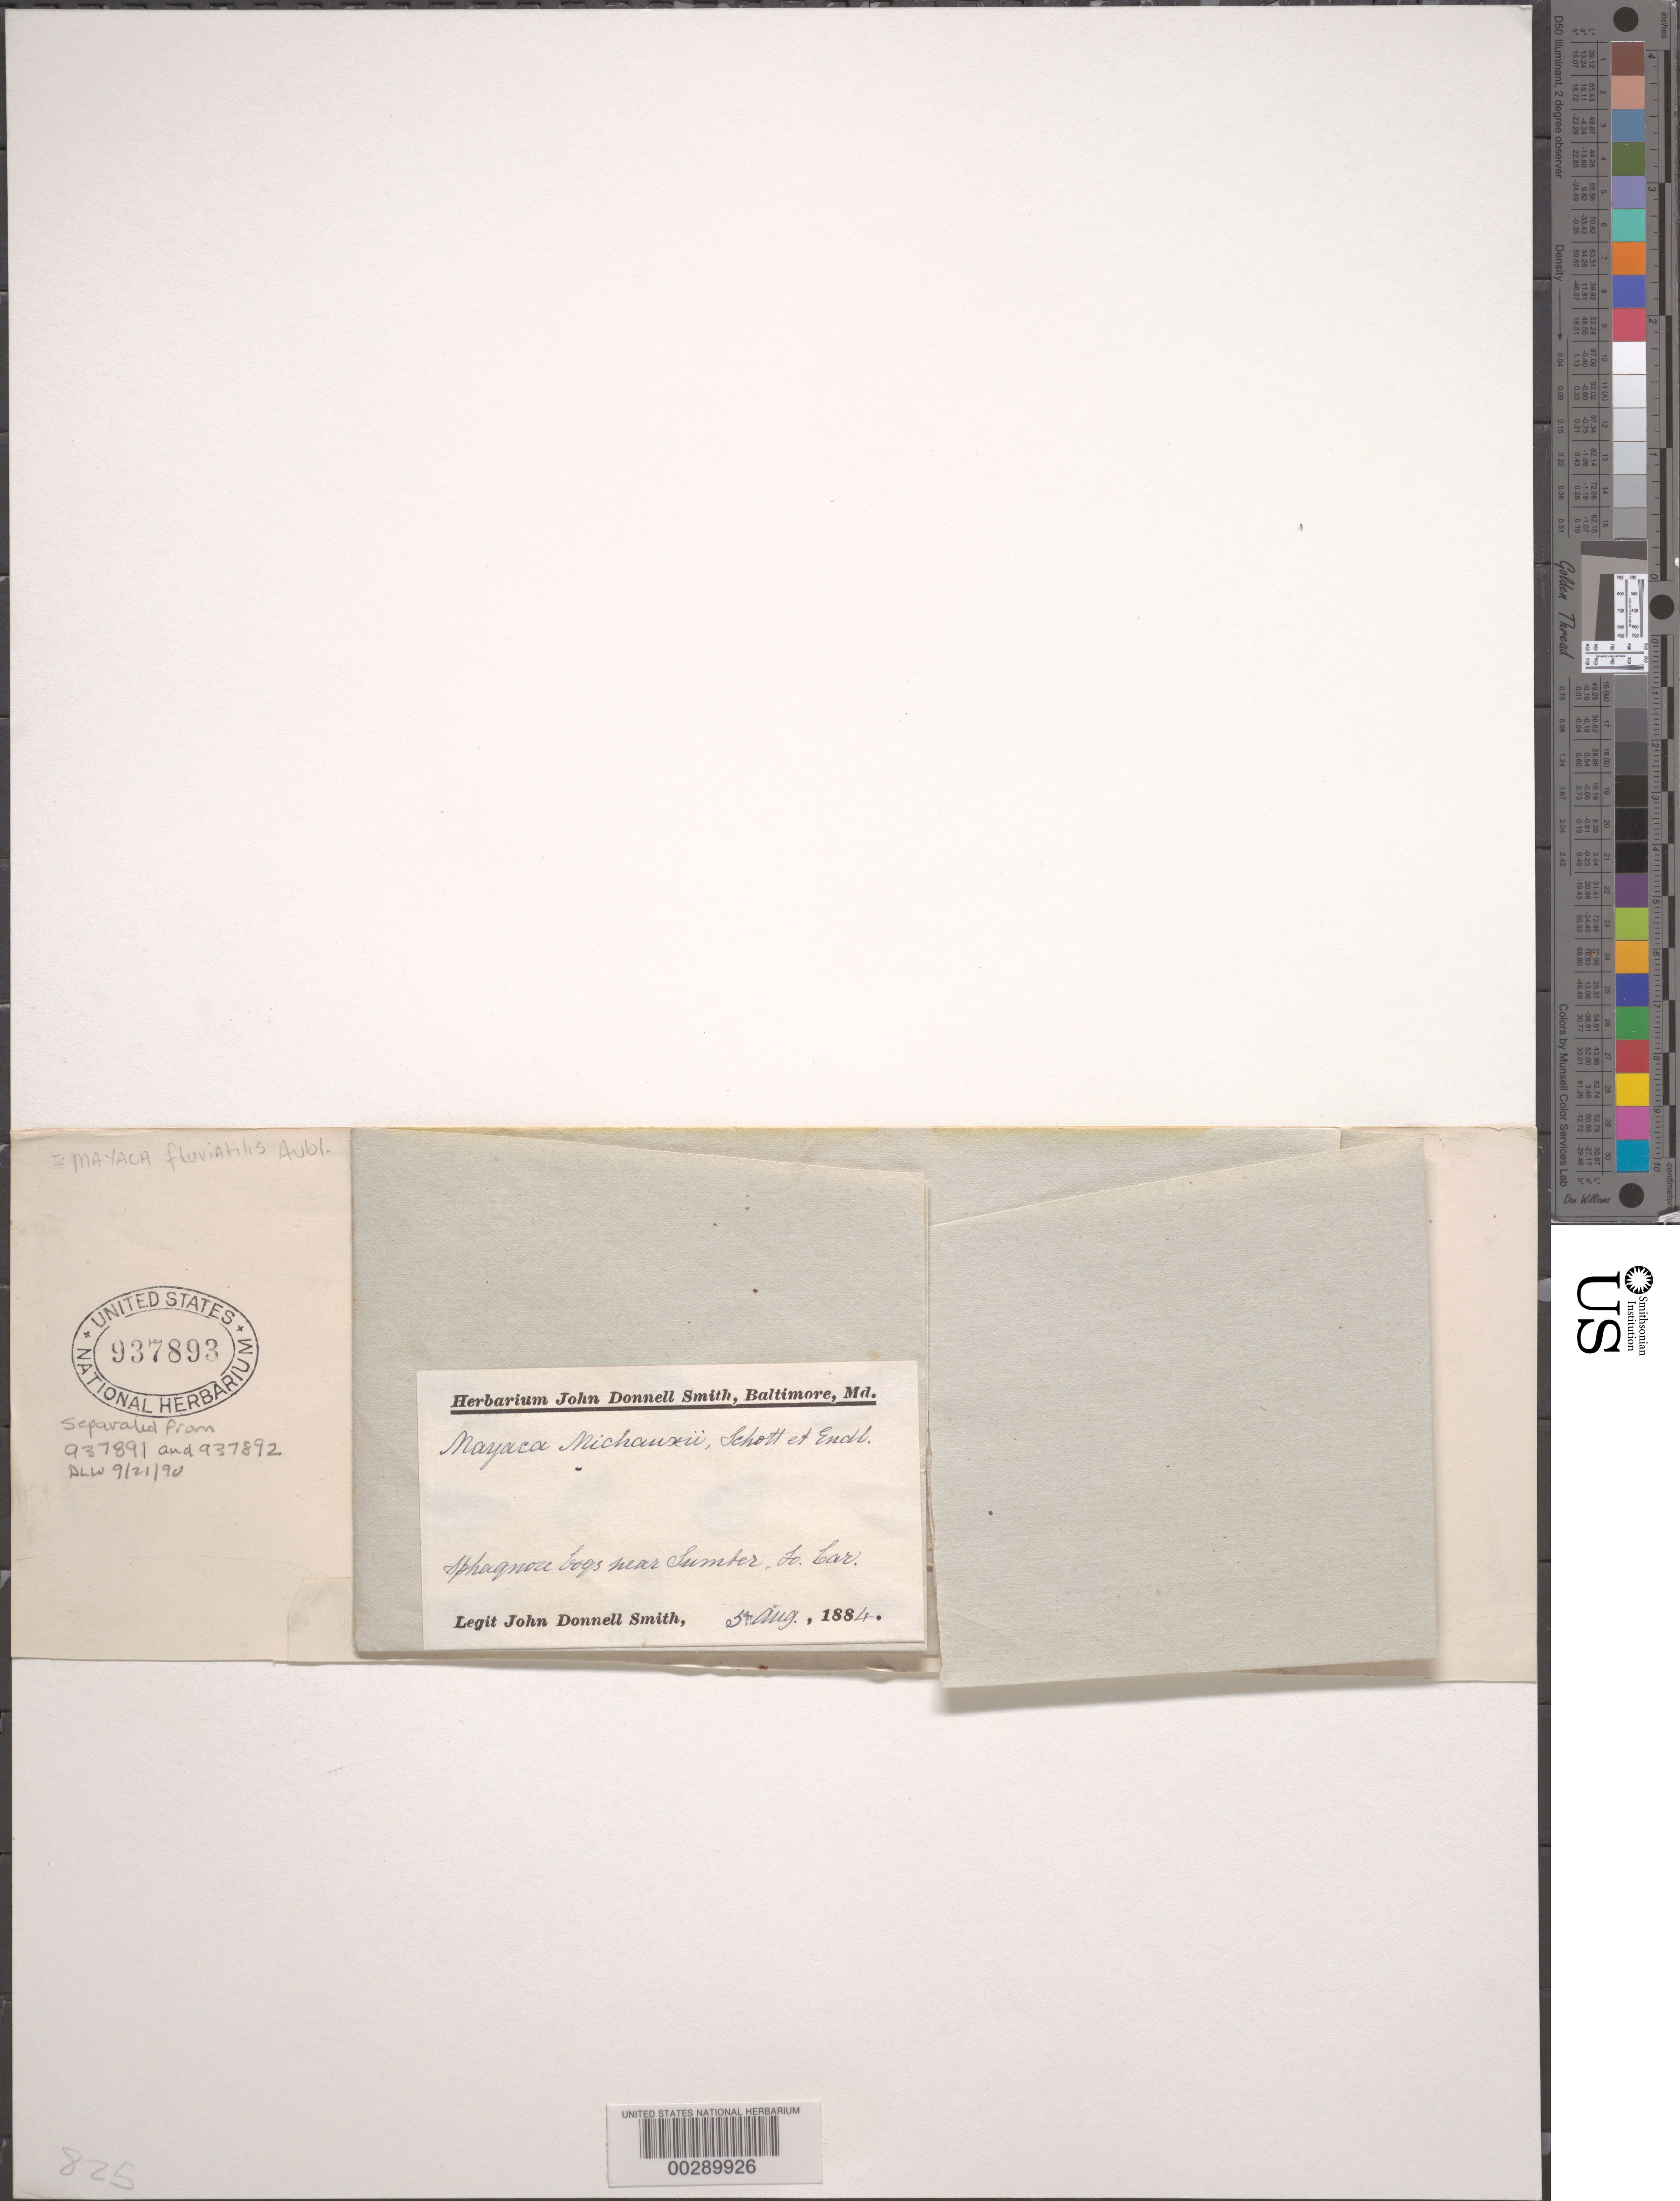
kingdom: Plantae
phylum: Tracheophyta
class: Liliopsida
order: Poales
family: Mayacaceae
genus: Mayaca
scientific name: Mayaca fluviatilis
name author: Aubl.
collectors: J. Donnell Smith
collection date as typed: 05 Aug 1884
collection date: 1884-08-05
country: United States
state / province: North Carolina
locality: Near sumter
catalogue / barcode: US 937893